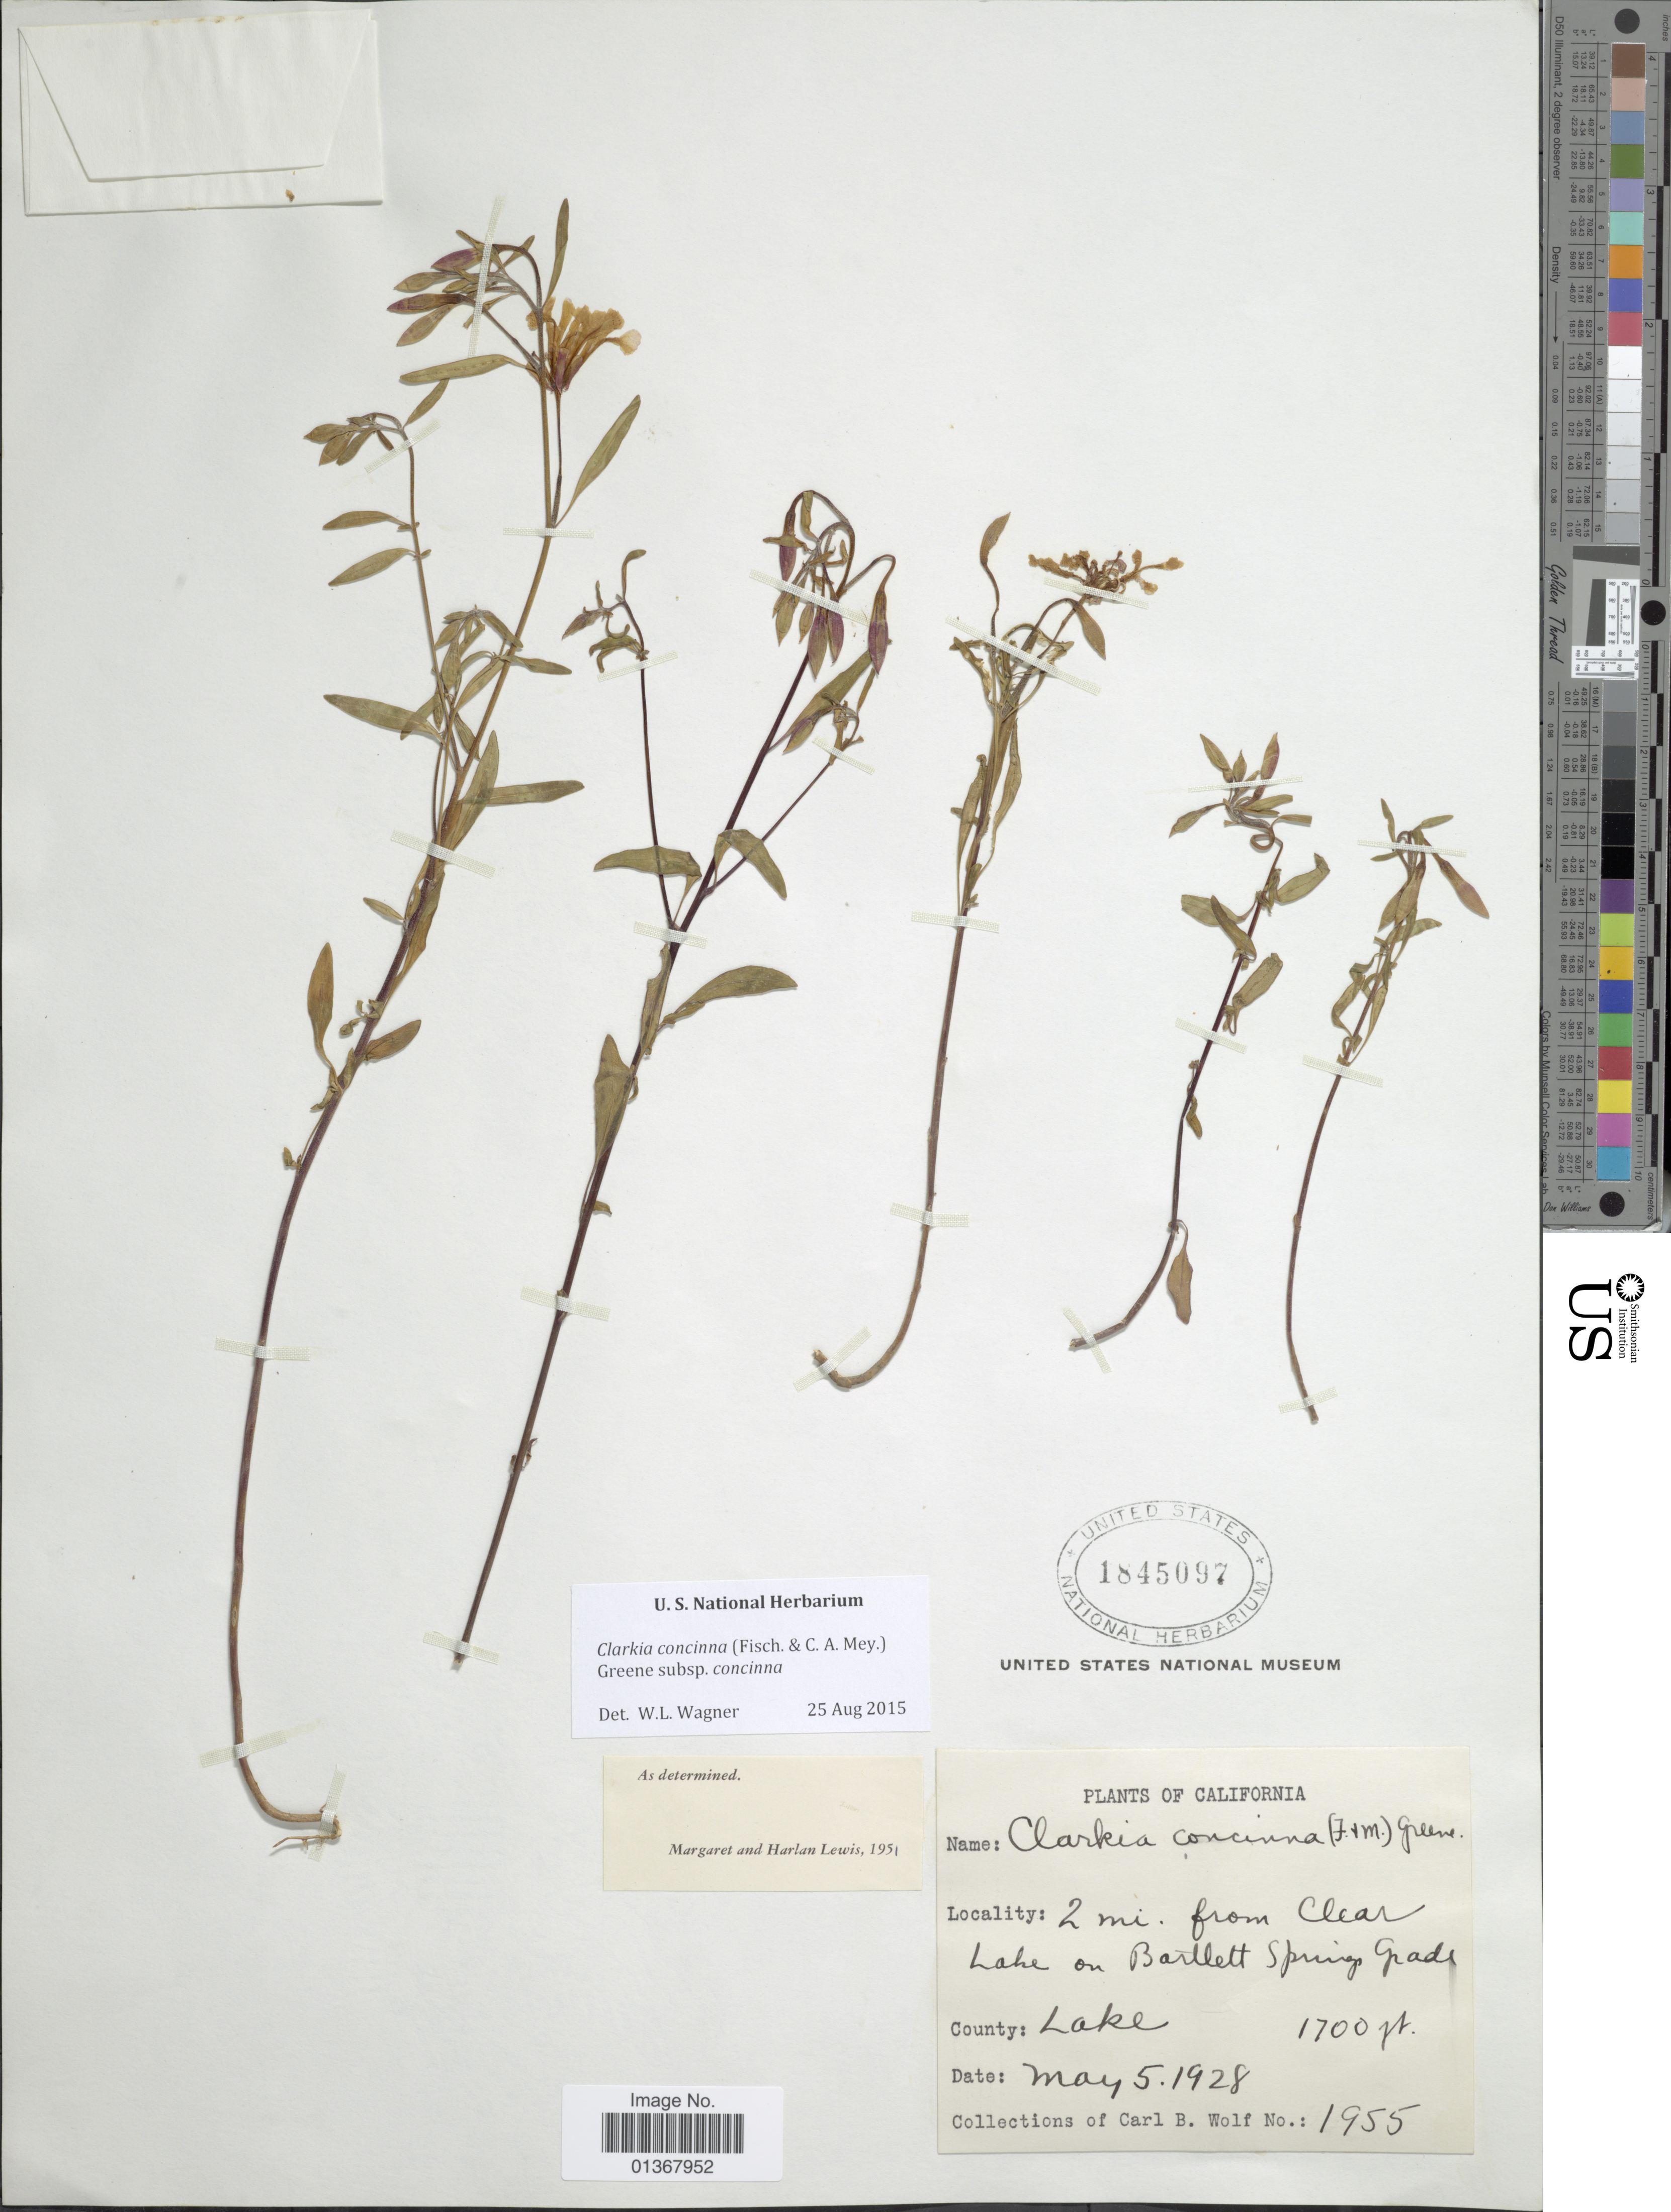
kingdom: Plantae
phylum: Tracheophyta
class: Magnoliopsida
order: Myrtales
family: Onagraceae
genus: Clarkia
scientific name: Clarkia concinna subsp. concinna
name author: (Fisch. & C.A. Mey.) Greene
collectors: C. B. Wolf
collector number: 1955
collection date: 1928-05-05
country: United States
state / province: California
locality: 2 mi. from Clear Lake on Bartlett Spring Grade, Lake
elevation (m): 518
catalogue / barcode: US 1845097